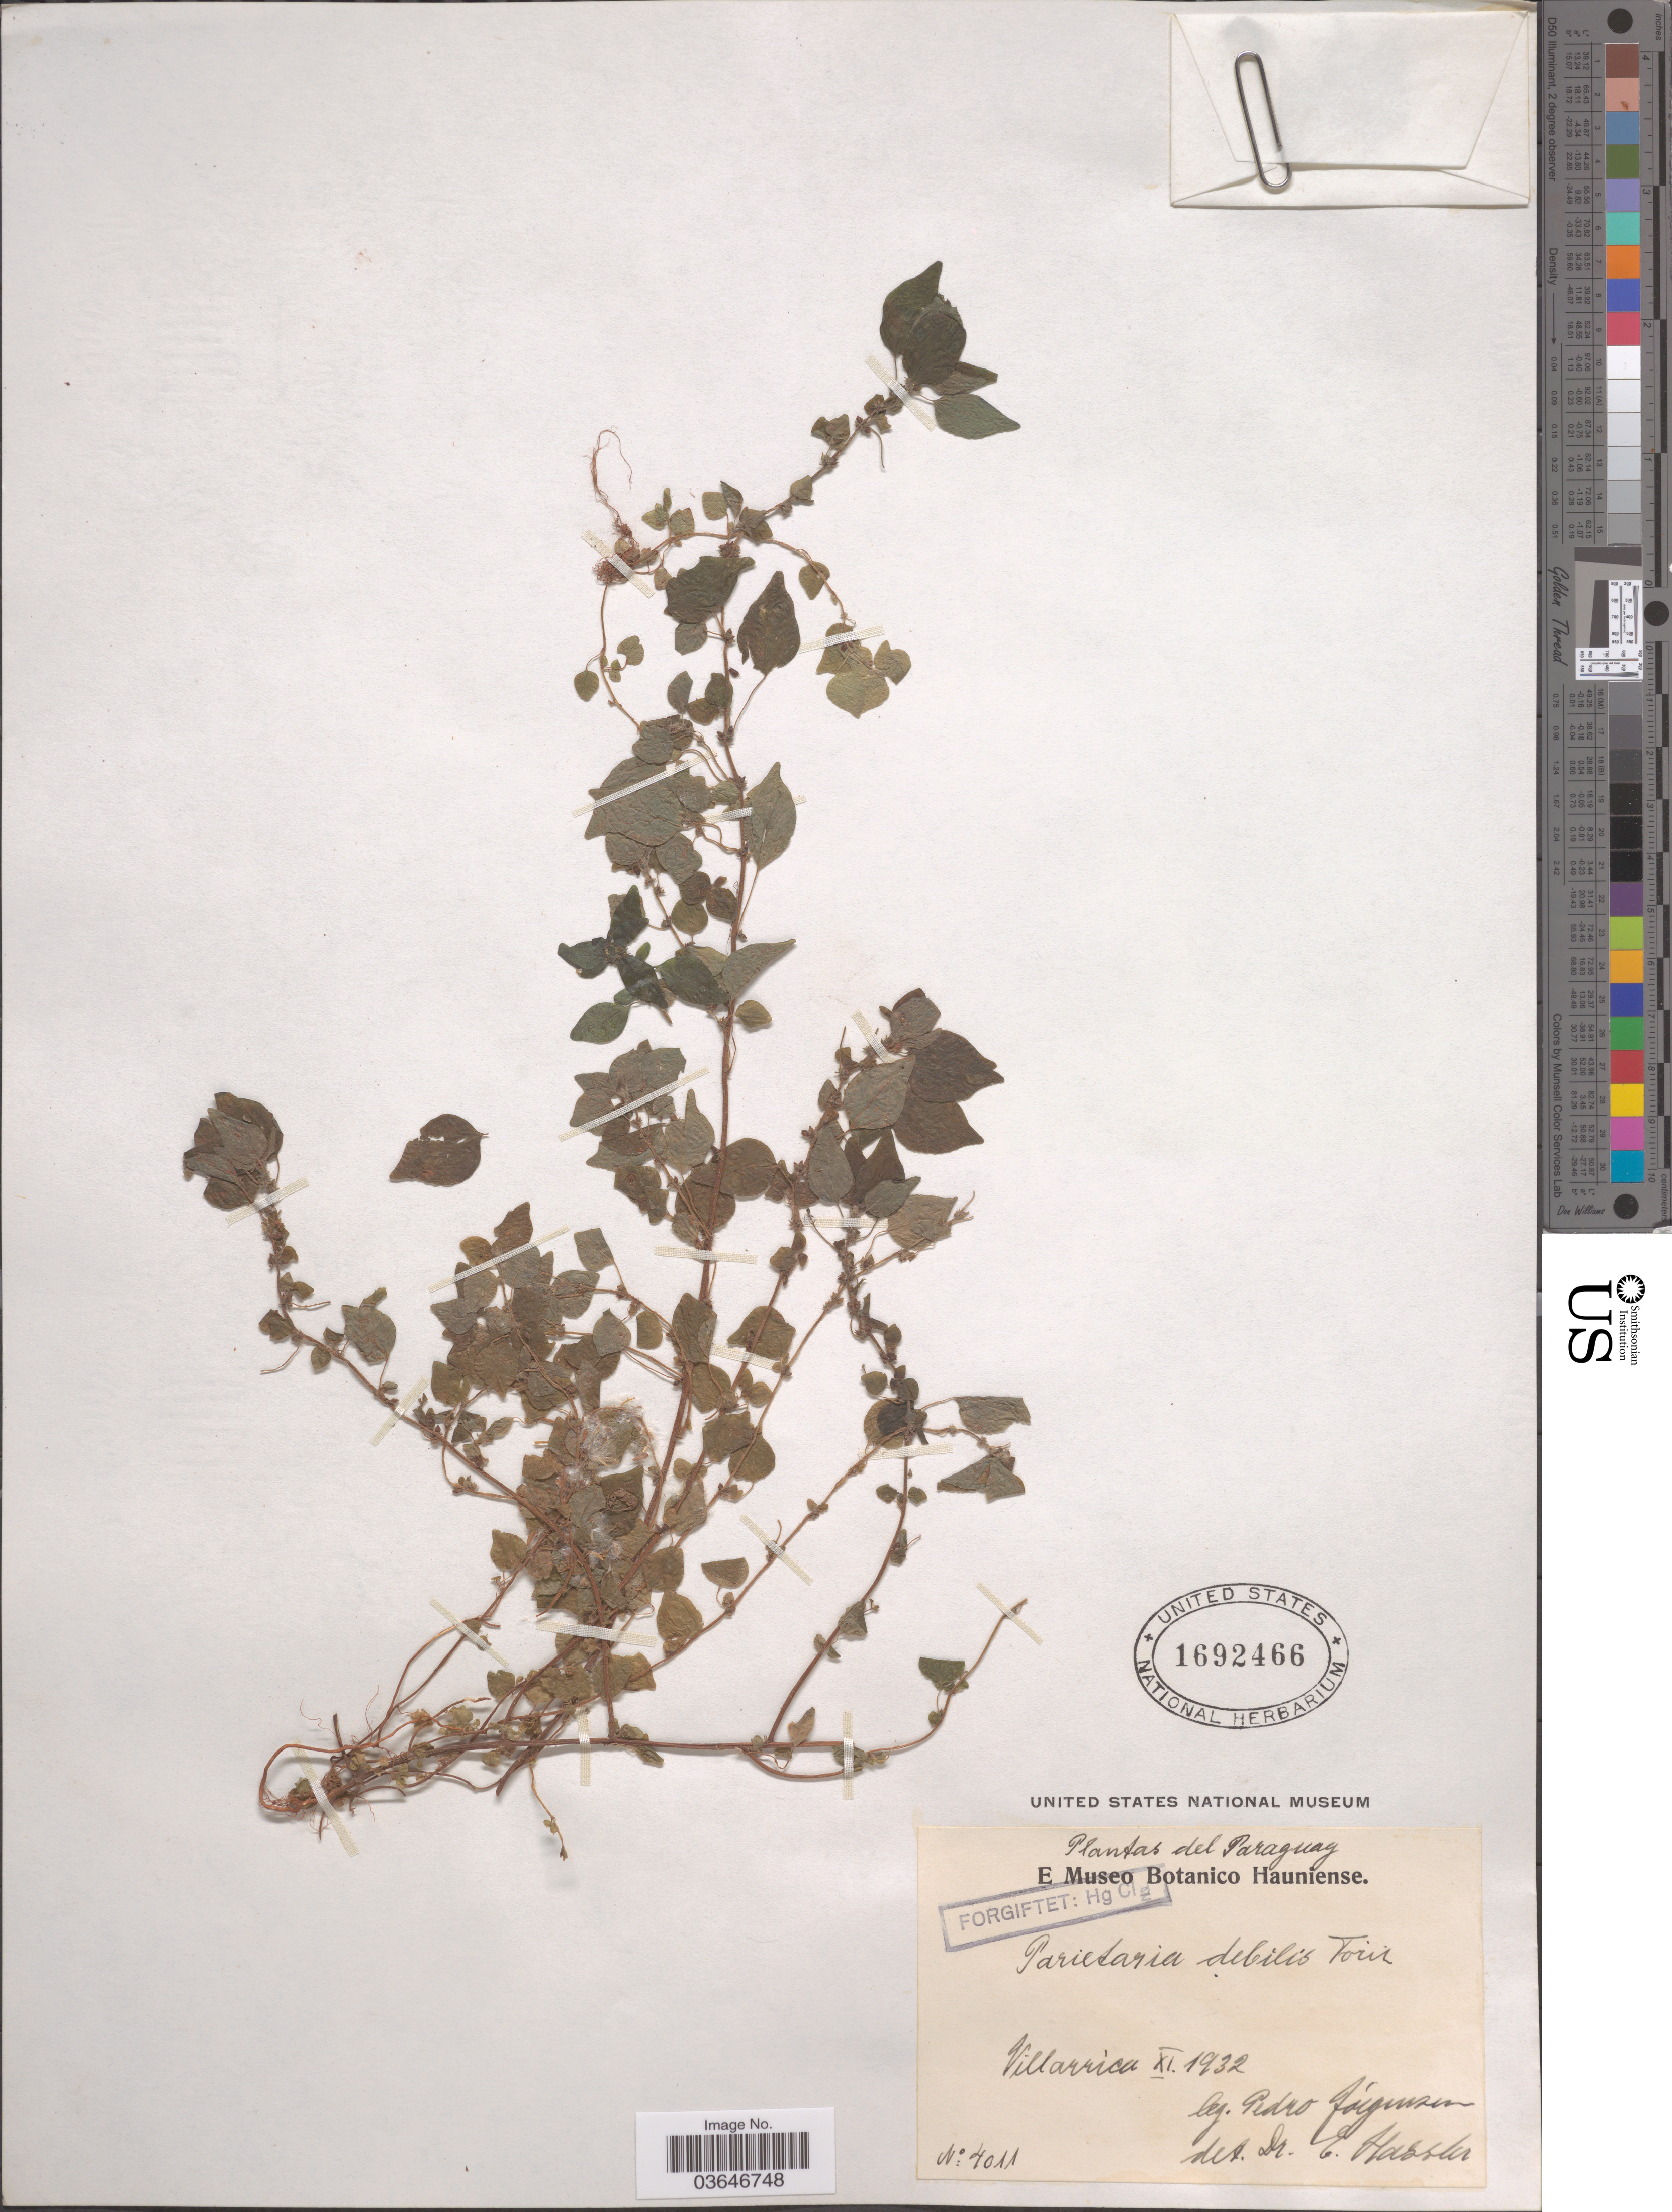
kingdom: Plantae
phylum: Tracheophyta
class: Magnoliopsida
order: Rosales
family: Urticaceae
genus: Parietaria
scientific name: Parietaria debilis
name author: G. Forst.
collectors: P. Jörgensen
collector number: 4011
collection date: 1932-11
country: Paraguay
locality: Villarrica.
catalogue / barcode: US 1692466